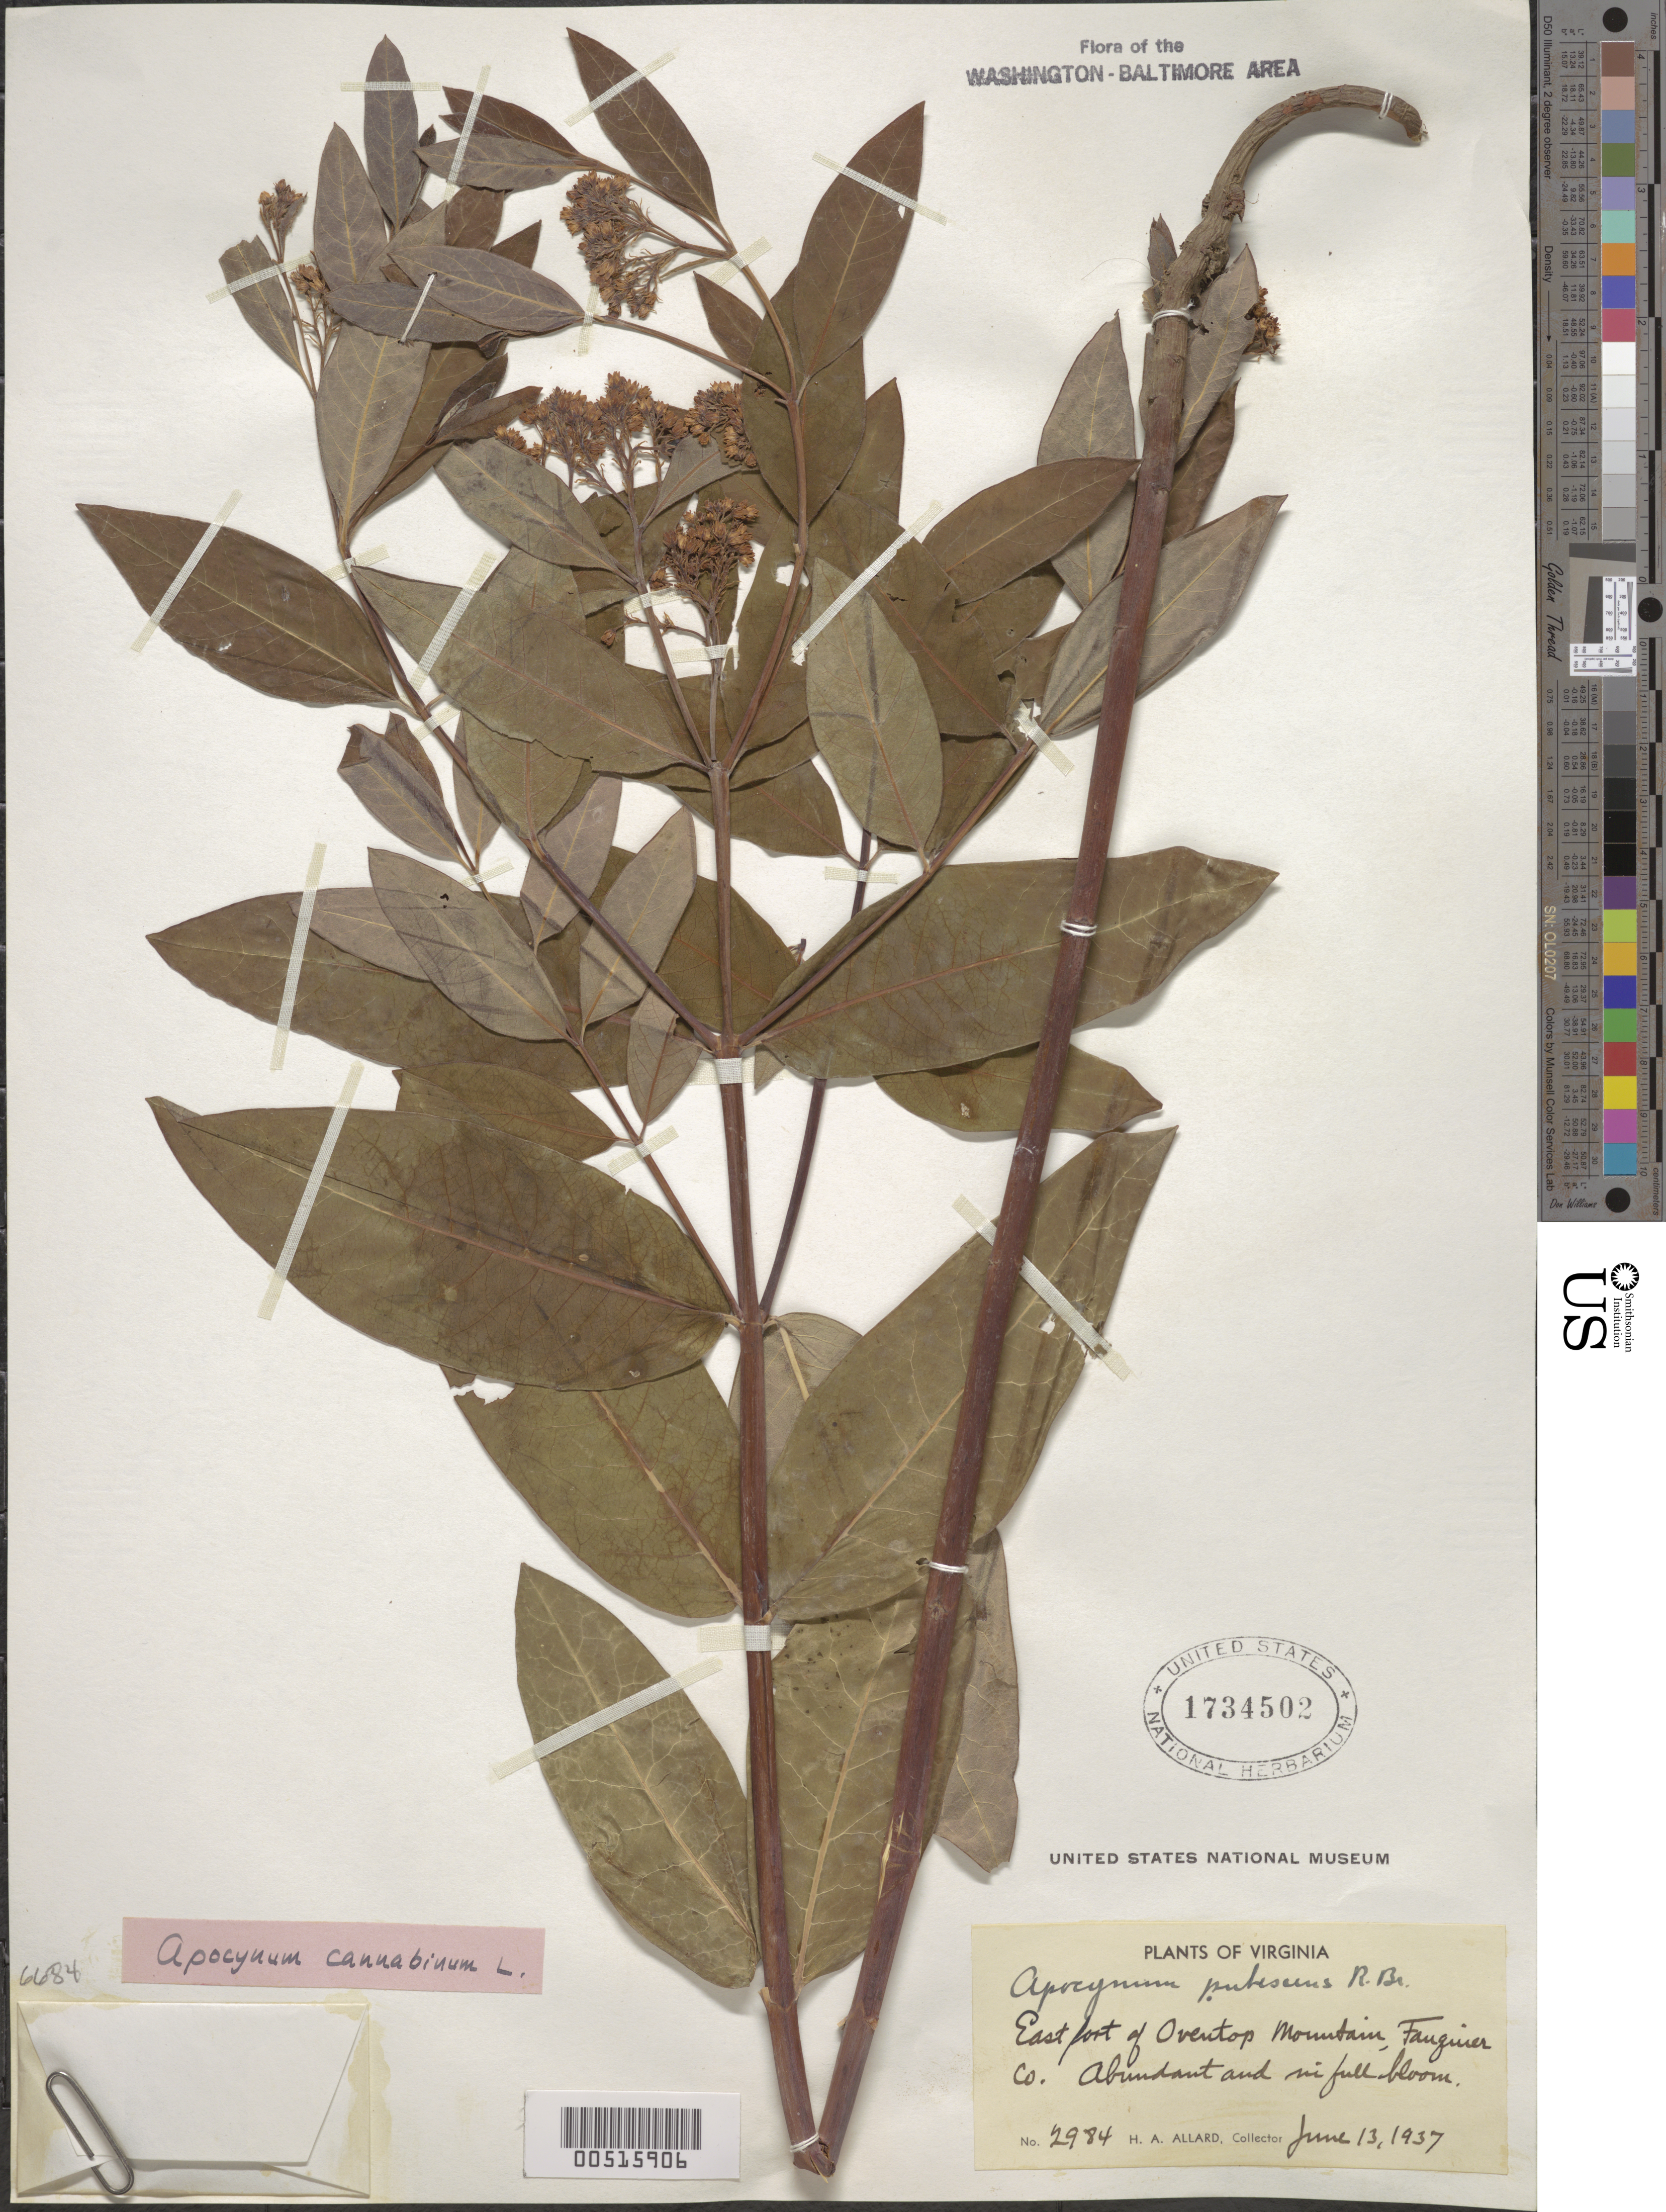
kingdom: Plantae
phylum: Tracheophyta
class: Magnoliopsida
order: Gentianales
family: Apocynaceae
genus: Apocynum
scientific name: Apocynum cannabinum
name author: L.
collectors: H. A. Allard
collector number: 2984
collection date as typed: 13 Jun 1937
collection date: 1937-06-13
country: United States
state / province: Virginia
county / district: Fauquier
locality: Oventop Mountain, east Fort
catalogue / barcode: US 1734502